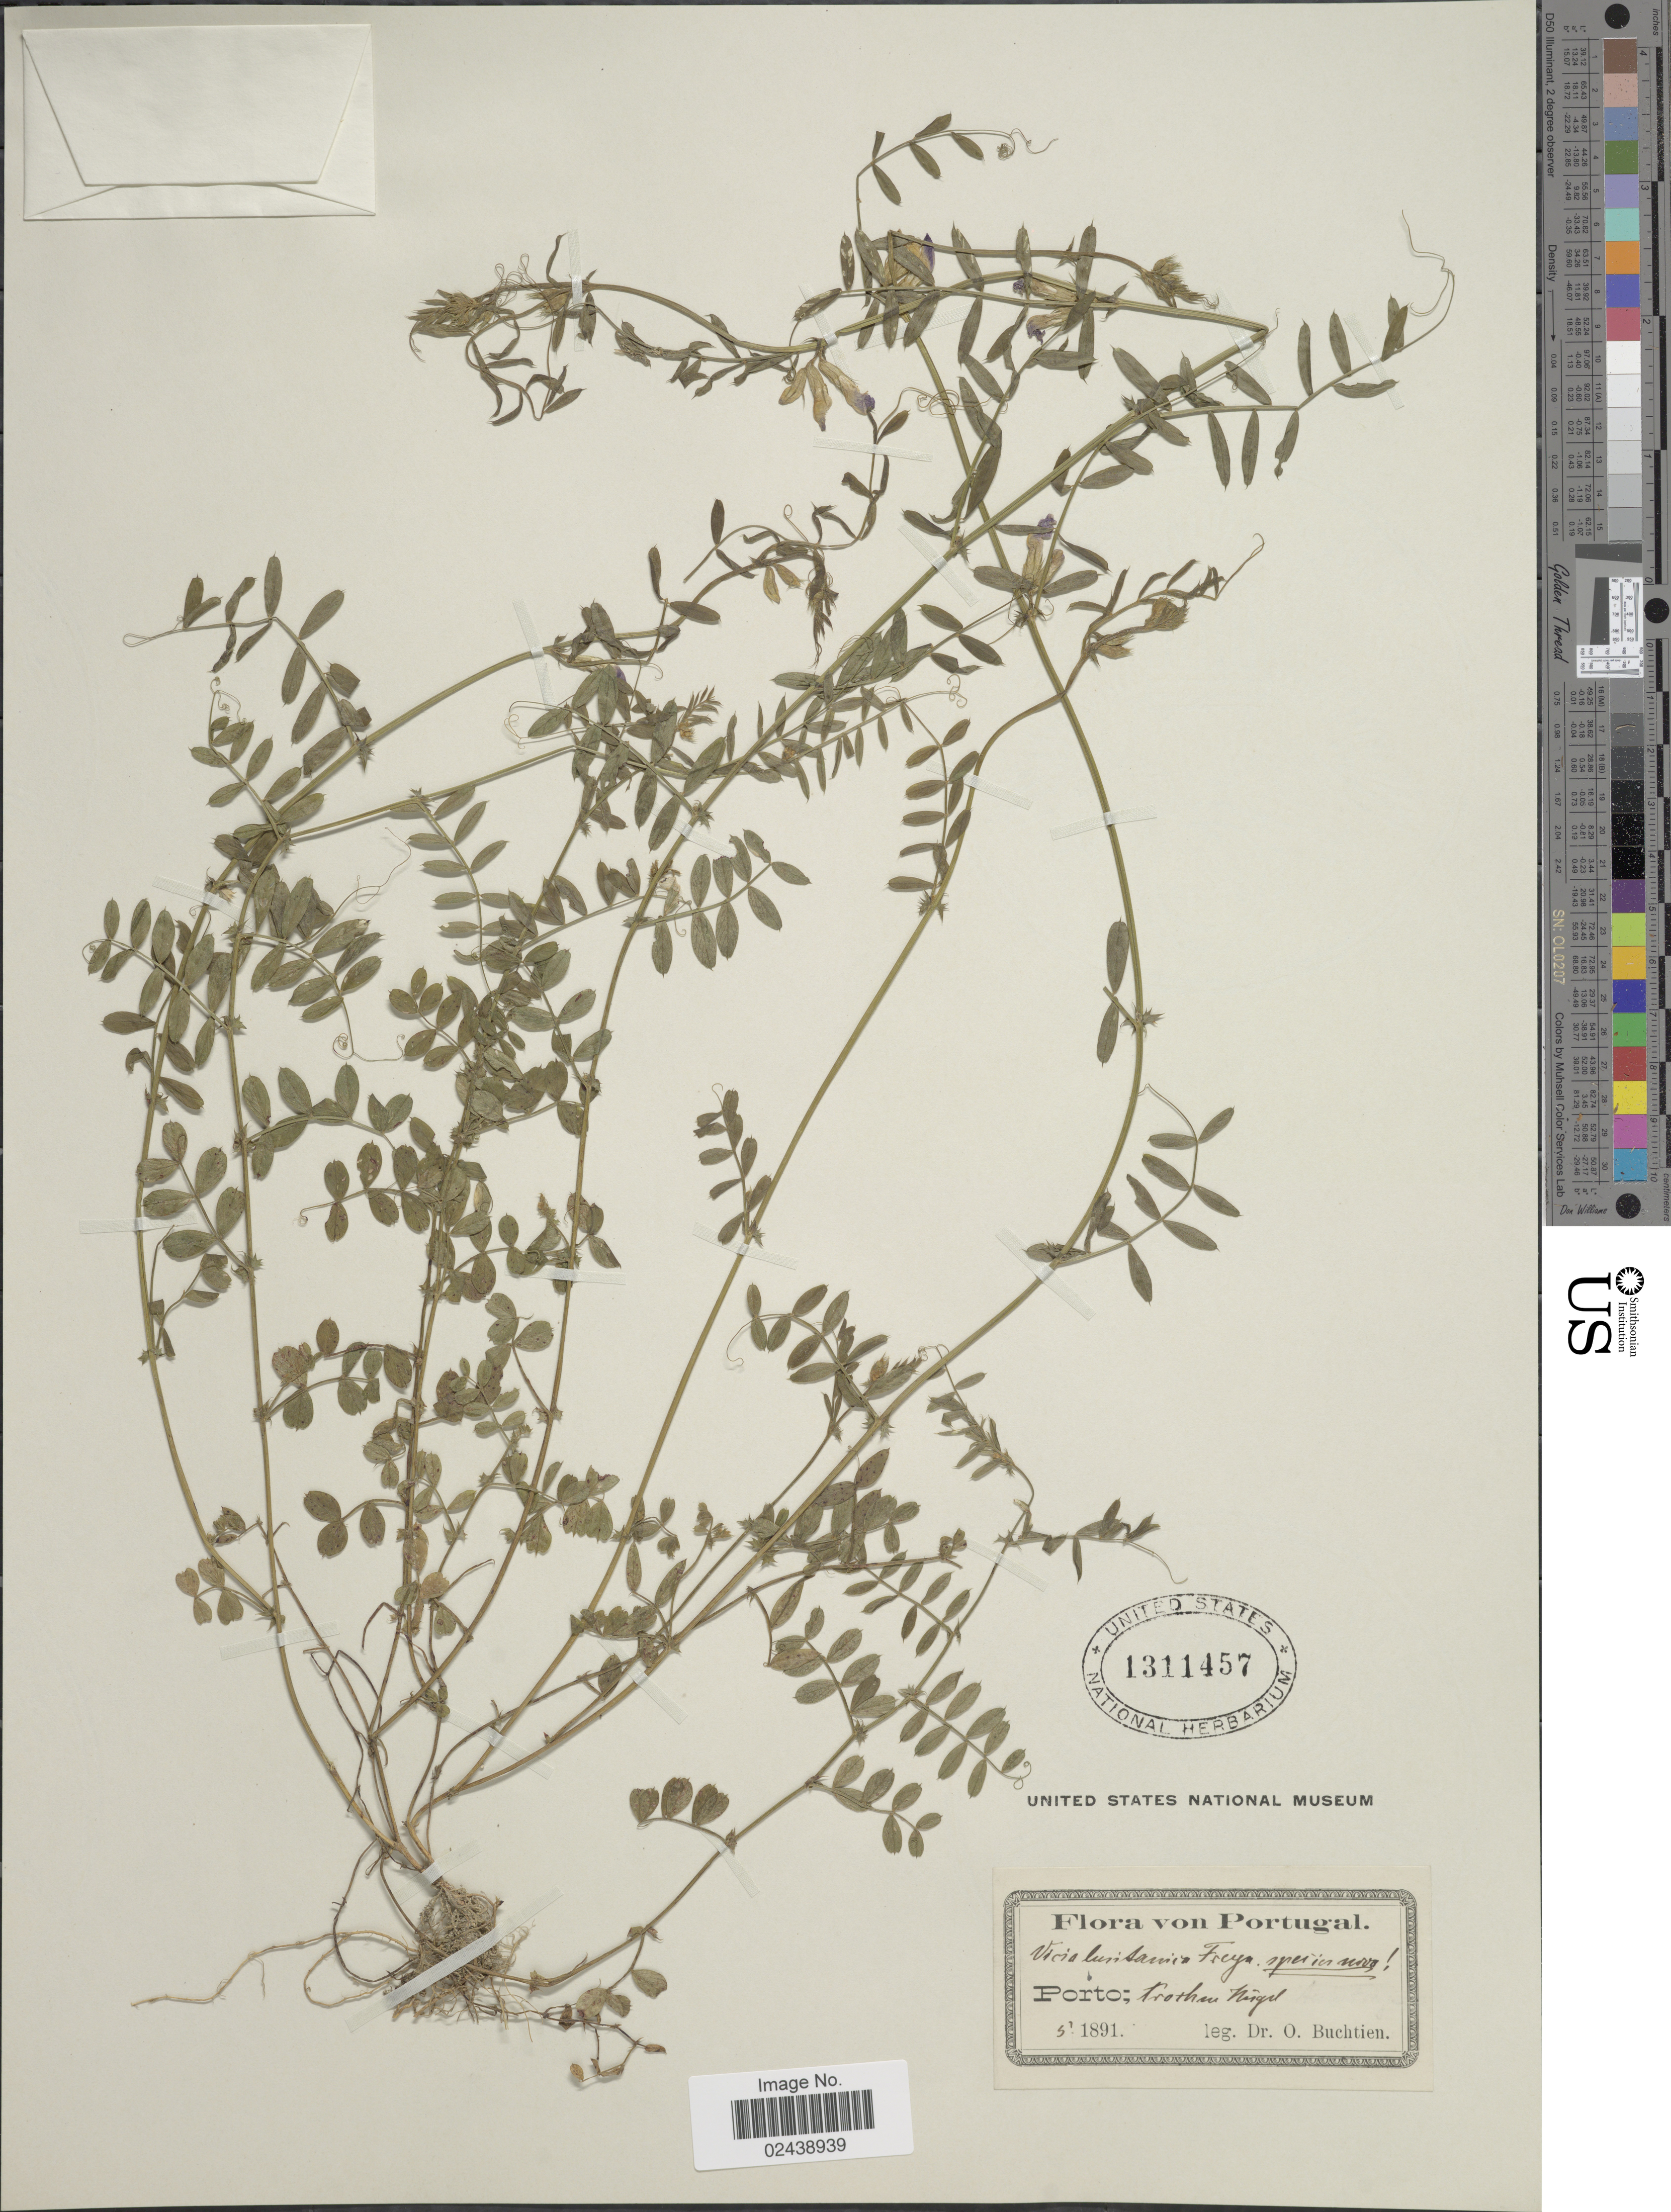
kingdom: Plantae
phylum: Tracheophyta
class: Magnoliopsida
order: Fabales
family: Fabaceae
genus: Vicia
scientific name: Vicia lusitanica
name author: Freyn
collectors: O. Buchtien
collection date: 1891-05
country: Portugal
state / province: Porto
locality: Trothen Nigel [interpreted]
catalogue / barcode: US 1311457